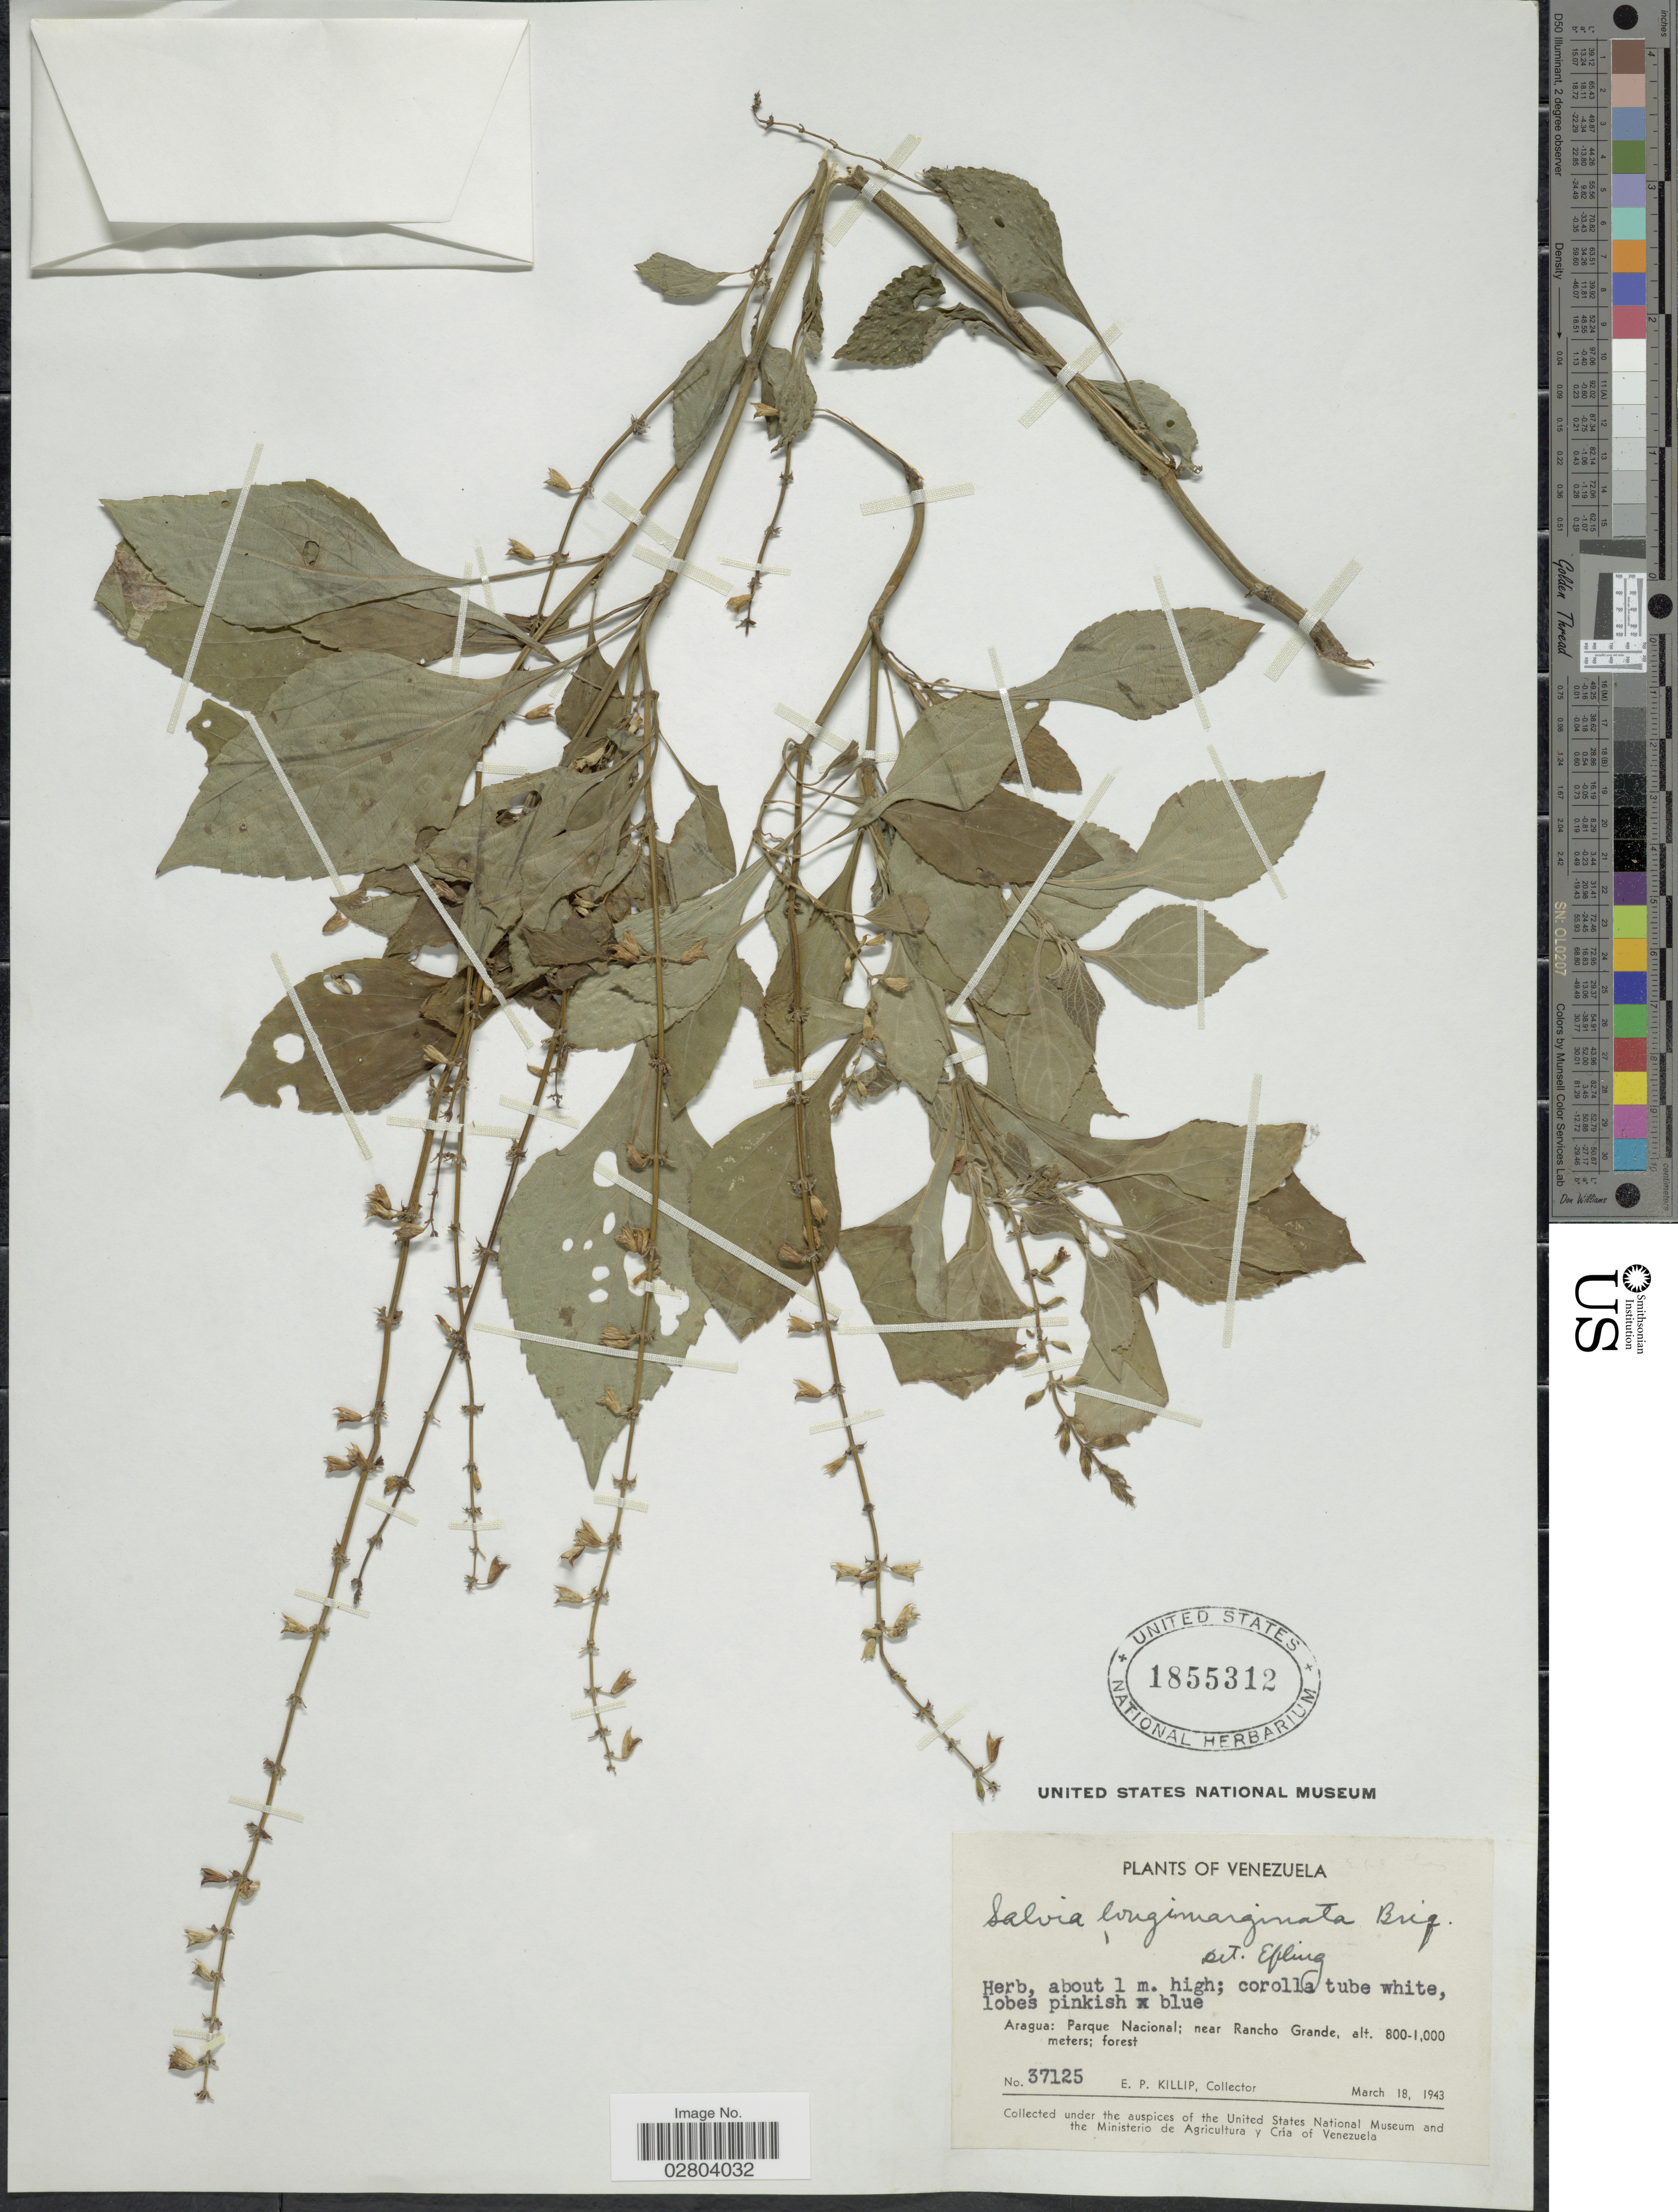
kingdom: Plantae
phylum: Tracheophyta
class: Magnoliopsida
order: Lamiales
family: Lamiaceae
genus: Salvia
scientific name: Salvia angulata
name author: Benth.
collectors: E. P. Killip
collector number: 37125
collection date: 1943-03-18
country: Venezuela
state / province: Aragua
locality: Parque Nacional; near Rancho Grande.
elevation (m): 800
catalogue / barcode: US 1855312